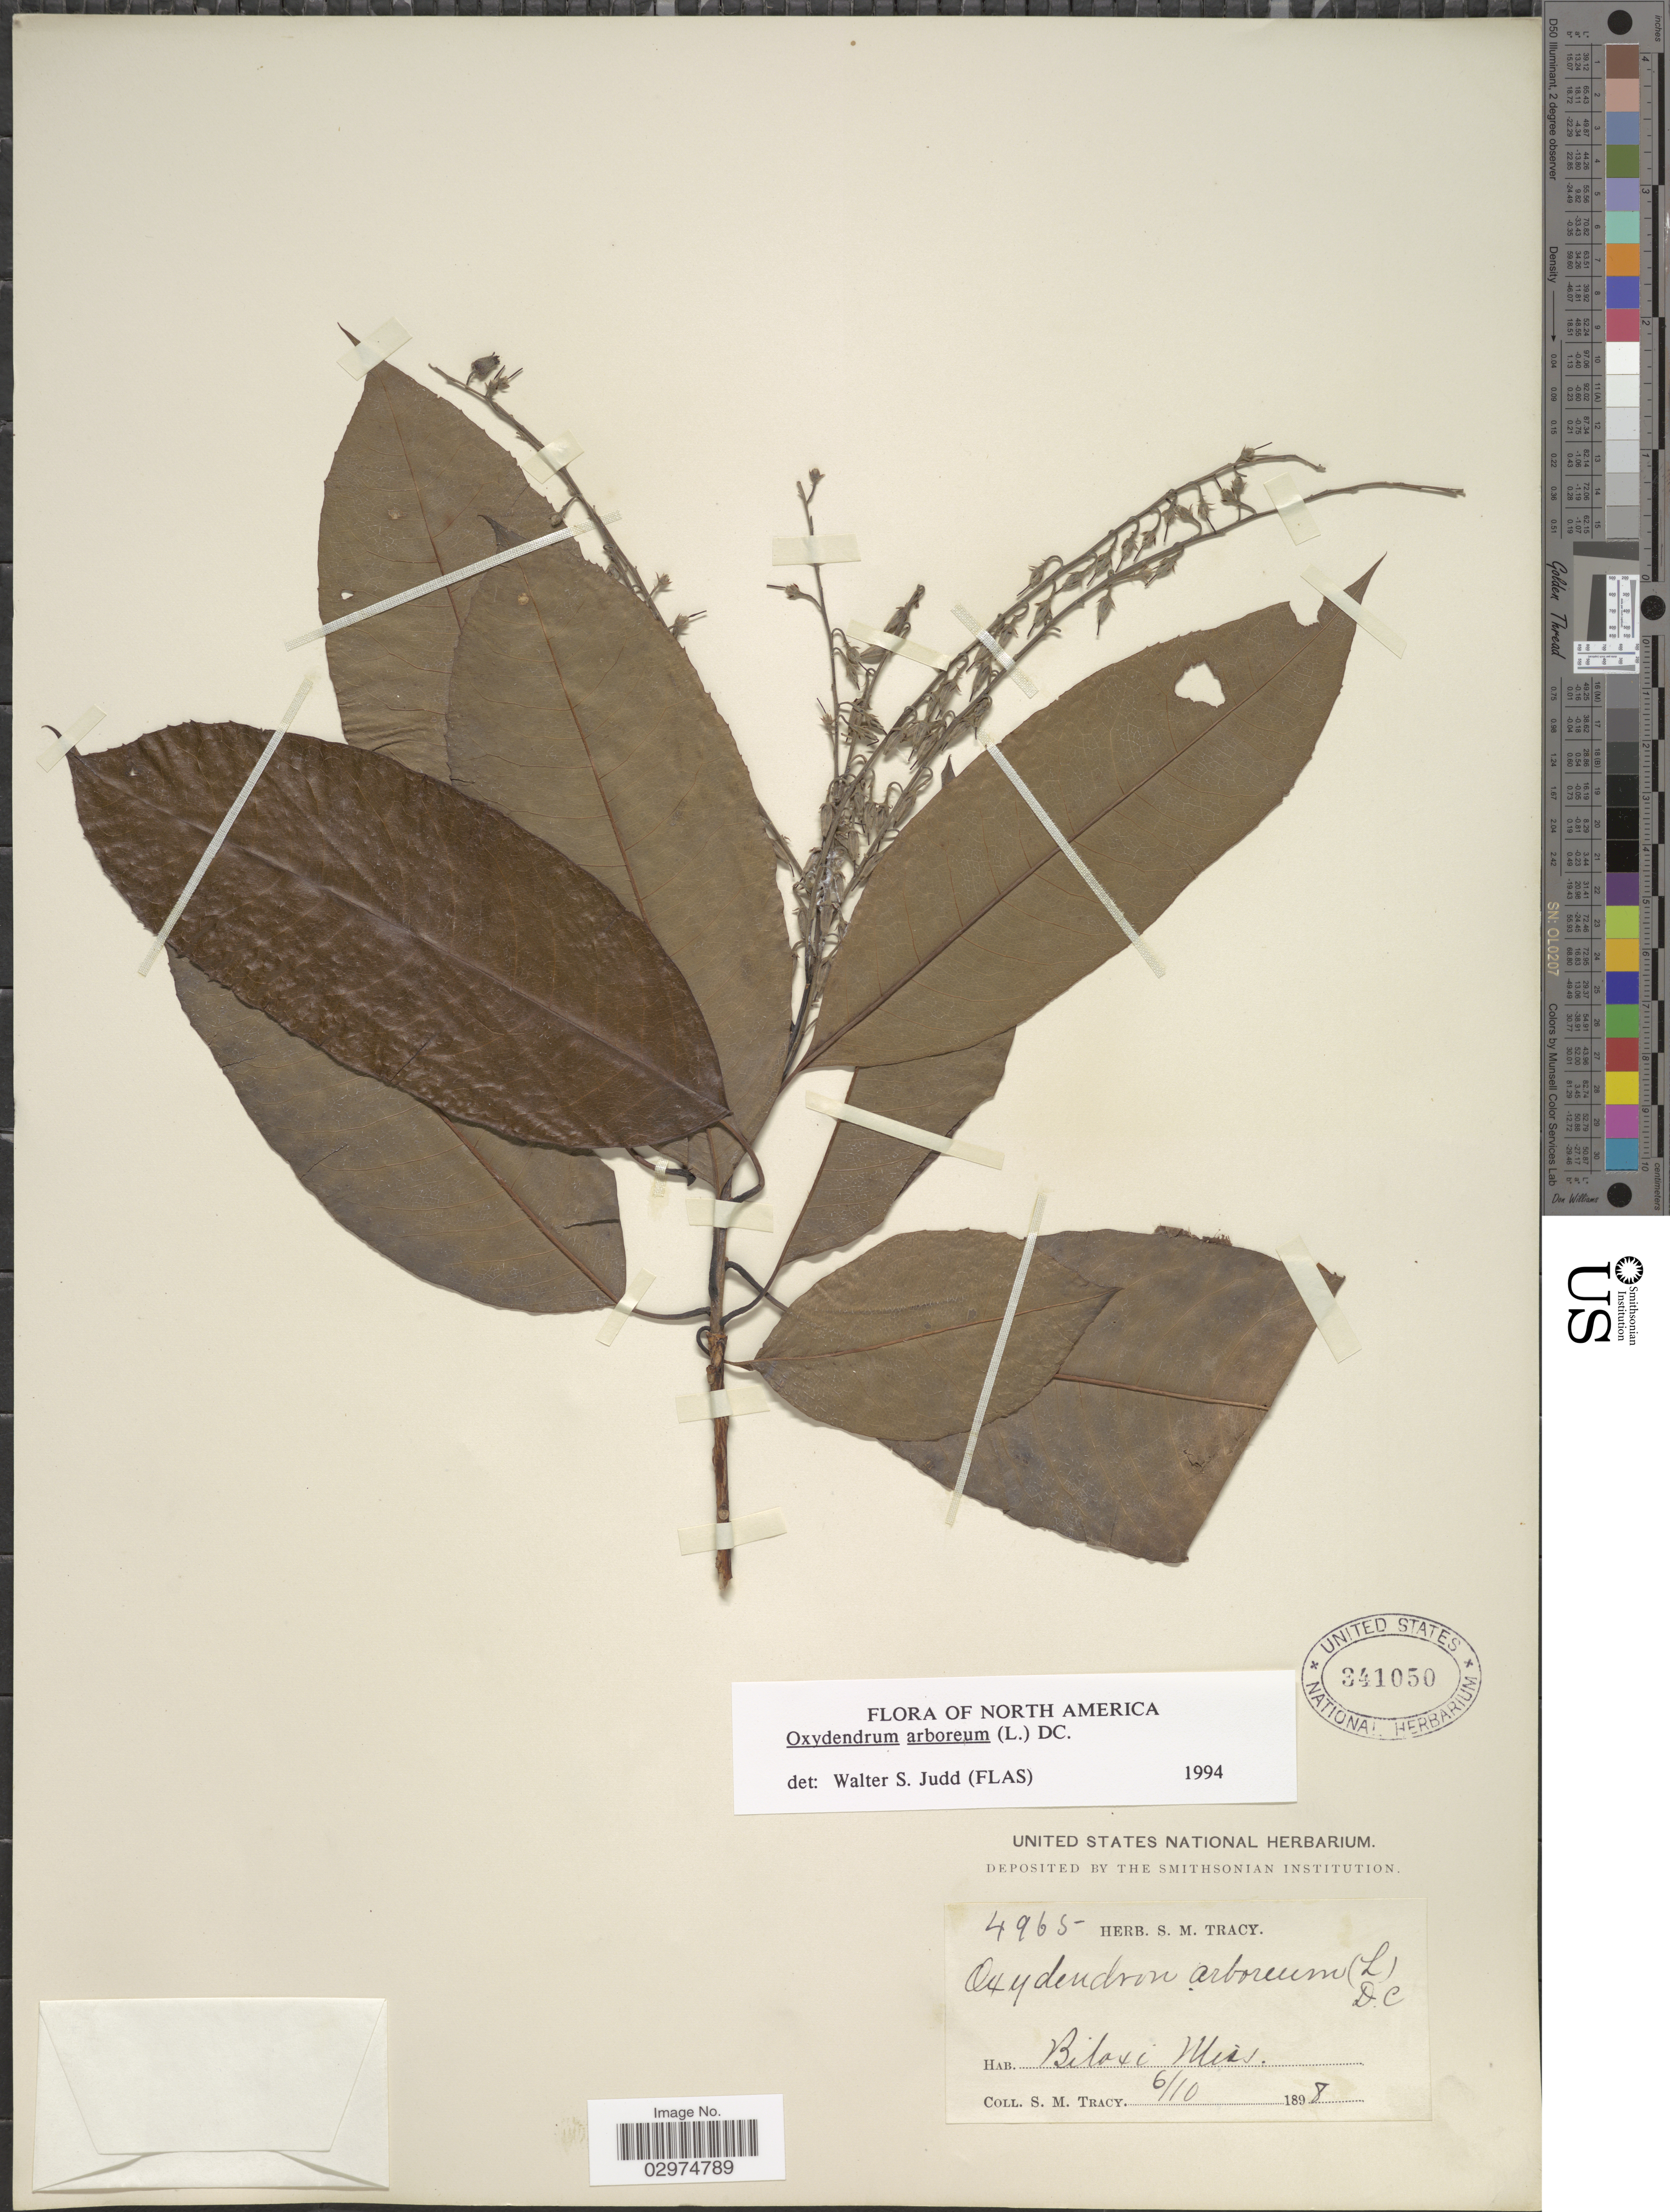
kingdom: Plantae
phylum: Tracheophyta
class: Magnoliopsida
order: Ericales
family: Ericaceae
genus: Oxydendrum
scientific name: Oxydendrum arboreum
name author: (L.) DC.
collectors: S. M. Tracy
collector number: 4965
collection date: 1898-06-10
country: United States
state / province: Mississippi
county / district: Harrison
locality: Biloxi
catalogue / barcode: US 341050